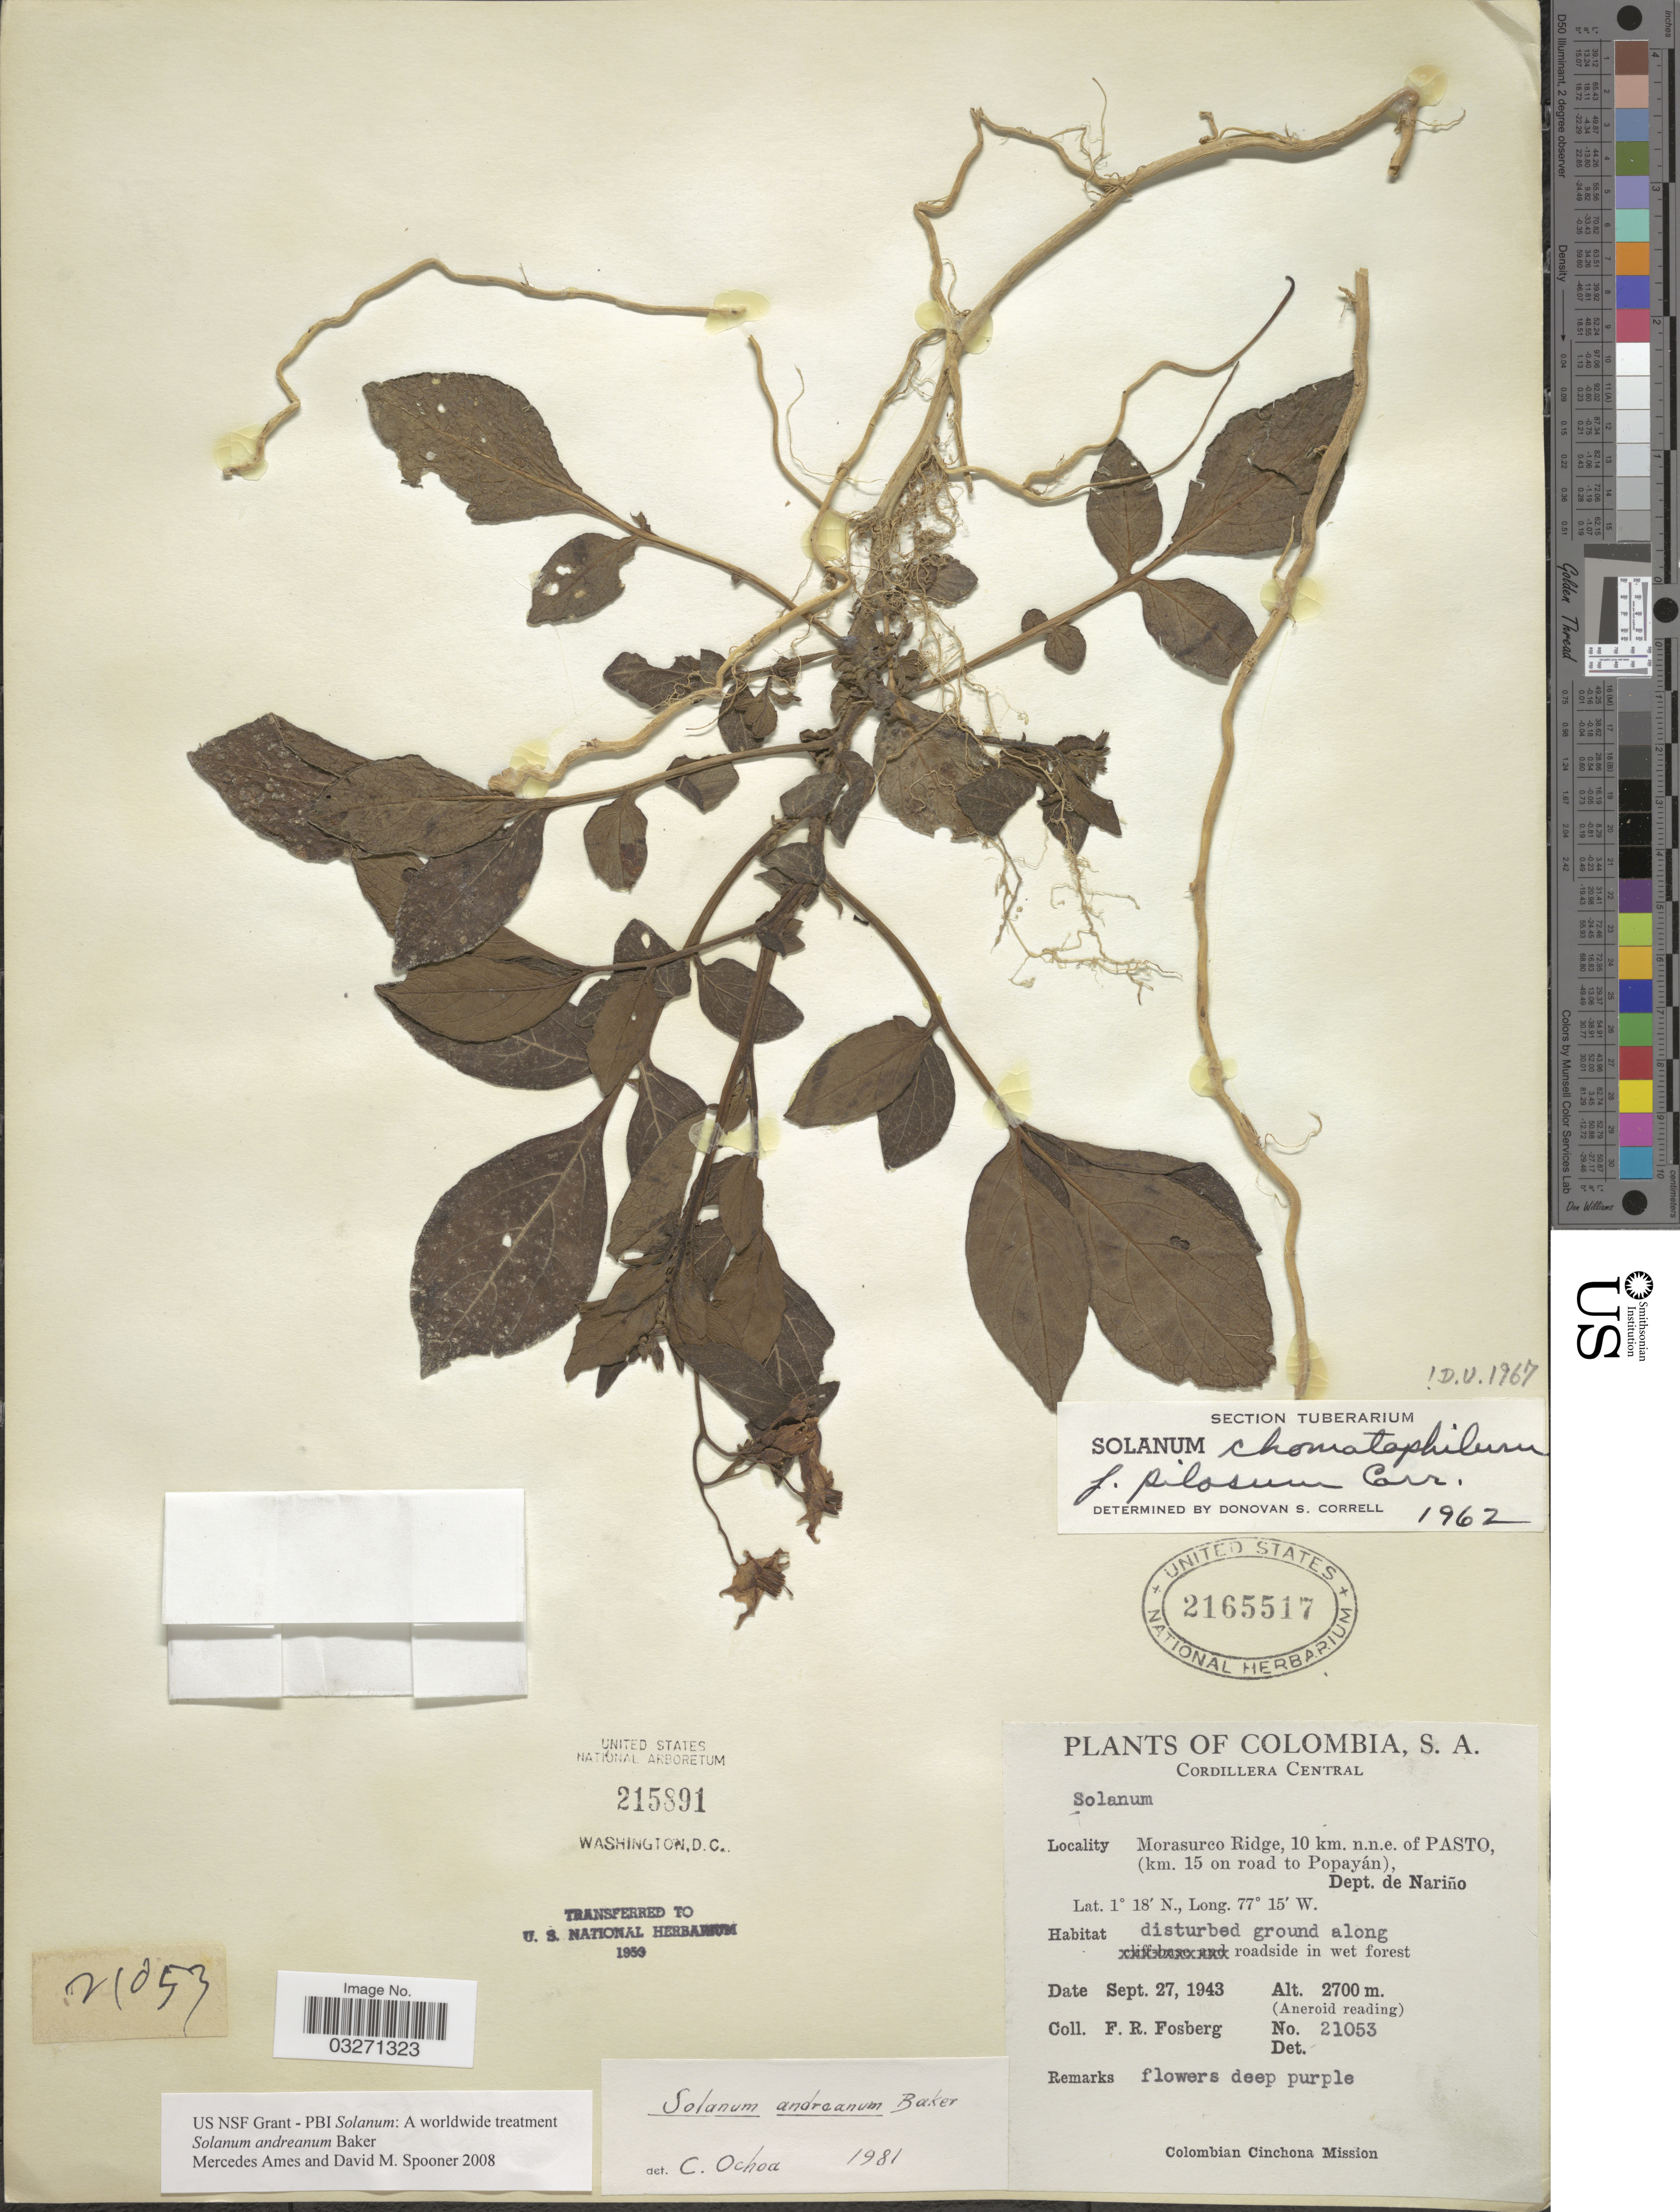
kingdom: Plantae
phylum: Tracheophyta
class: Magnoliopsida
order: Solanales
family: Solanaceae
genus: Solanum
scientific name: Solanum andreanum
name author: Baker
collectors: F. R. Fosberg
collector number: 21053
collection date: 1943-09-27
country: Colombia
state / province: Nariño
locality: Cordillera Central. Morasurco Ridge, 10 km. n.n.e. of Pasto, (km. 15 on road to Popayán), Dept. de Nariño.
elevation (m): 2700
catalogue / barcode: US 2165517